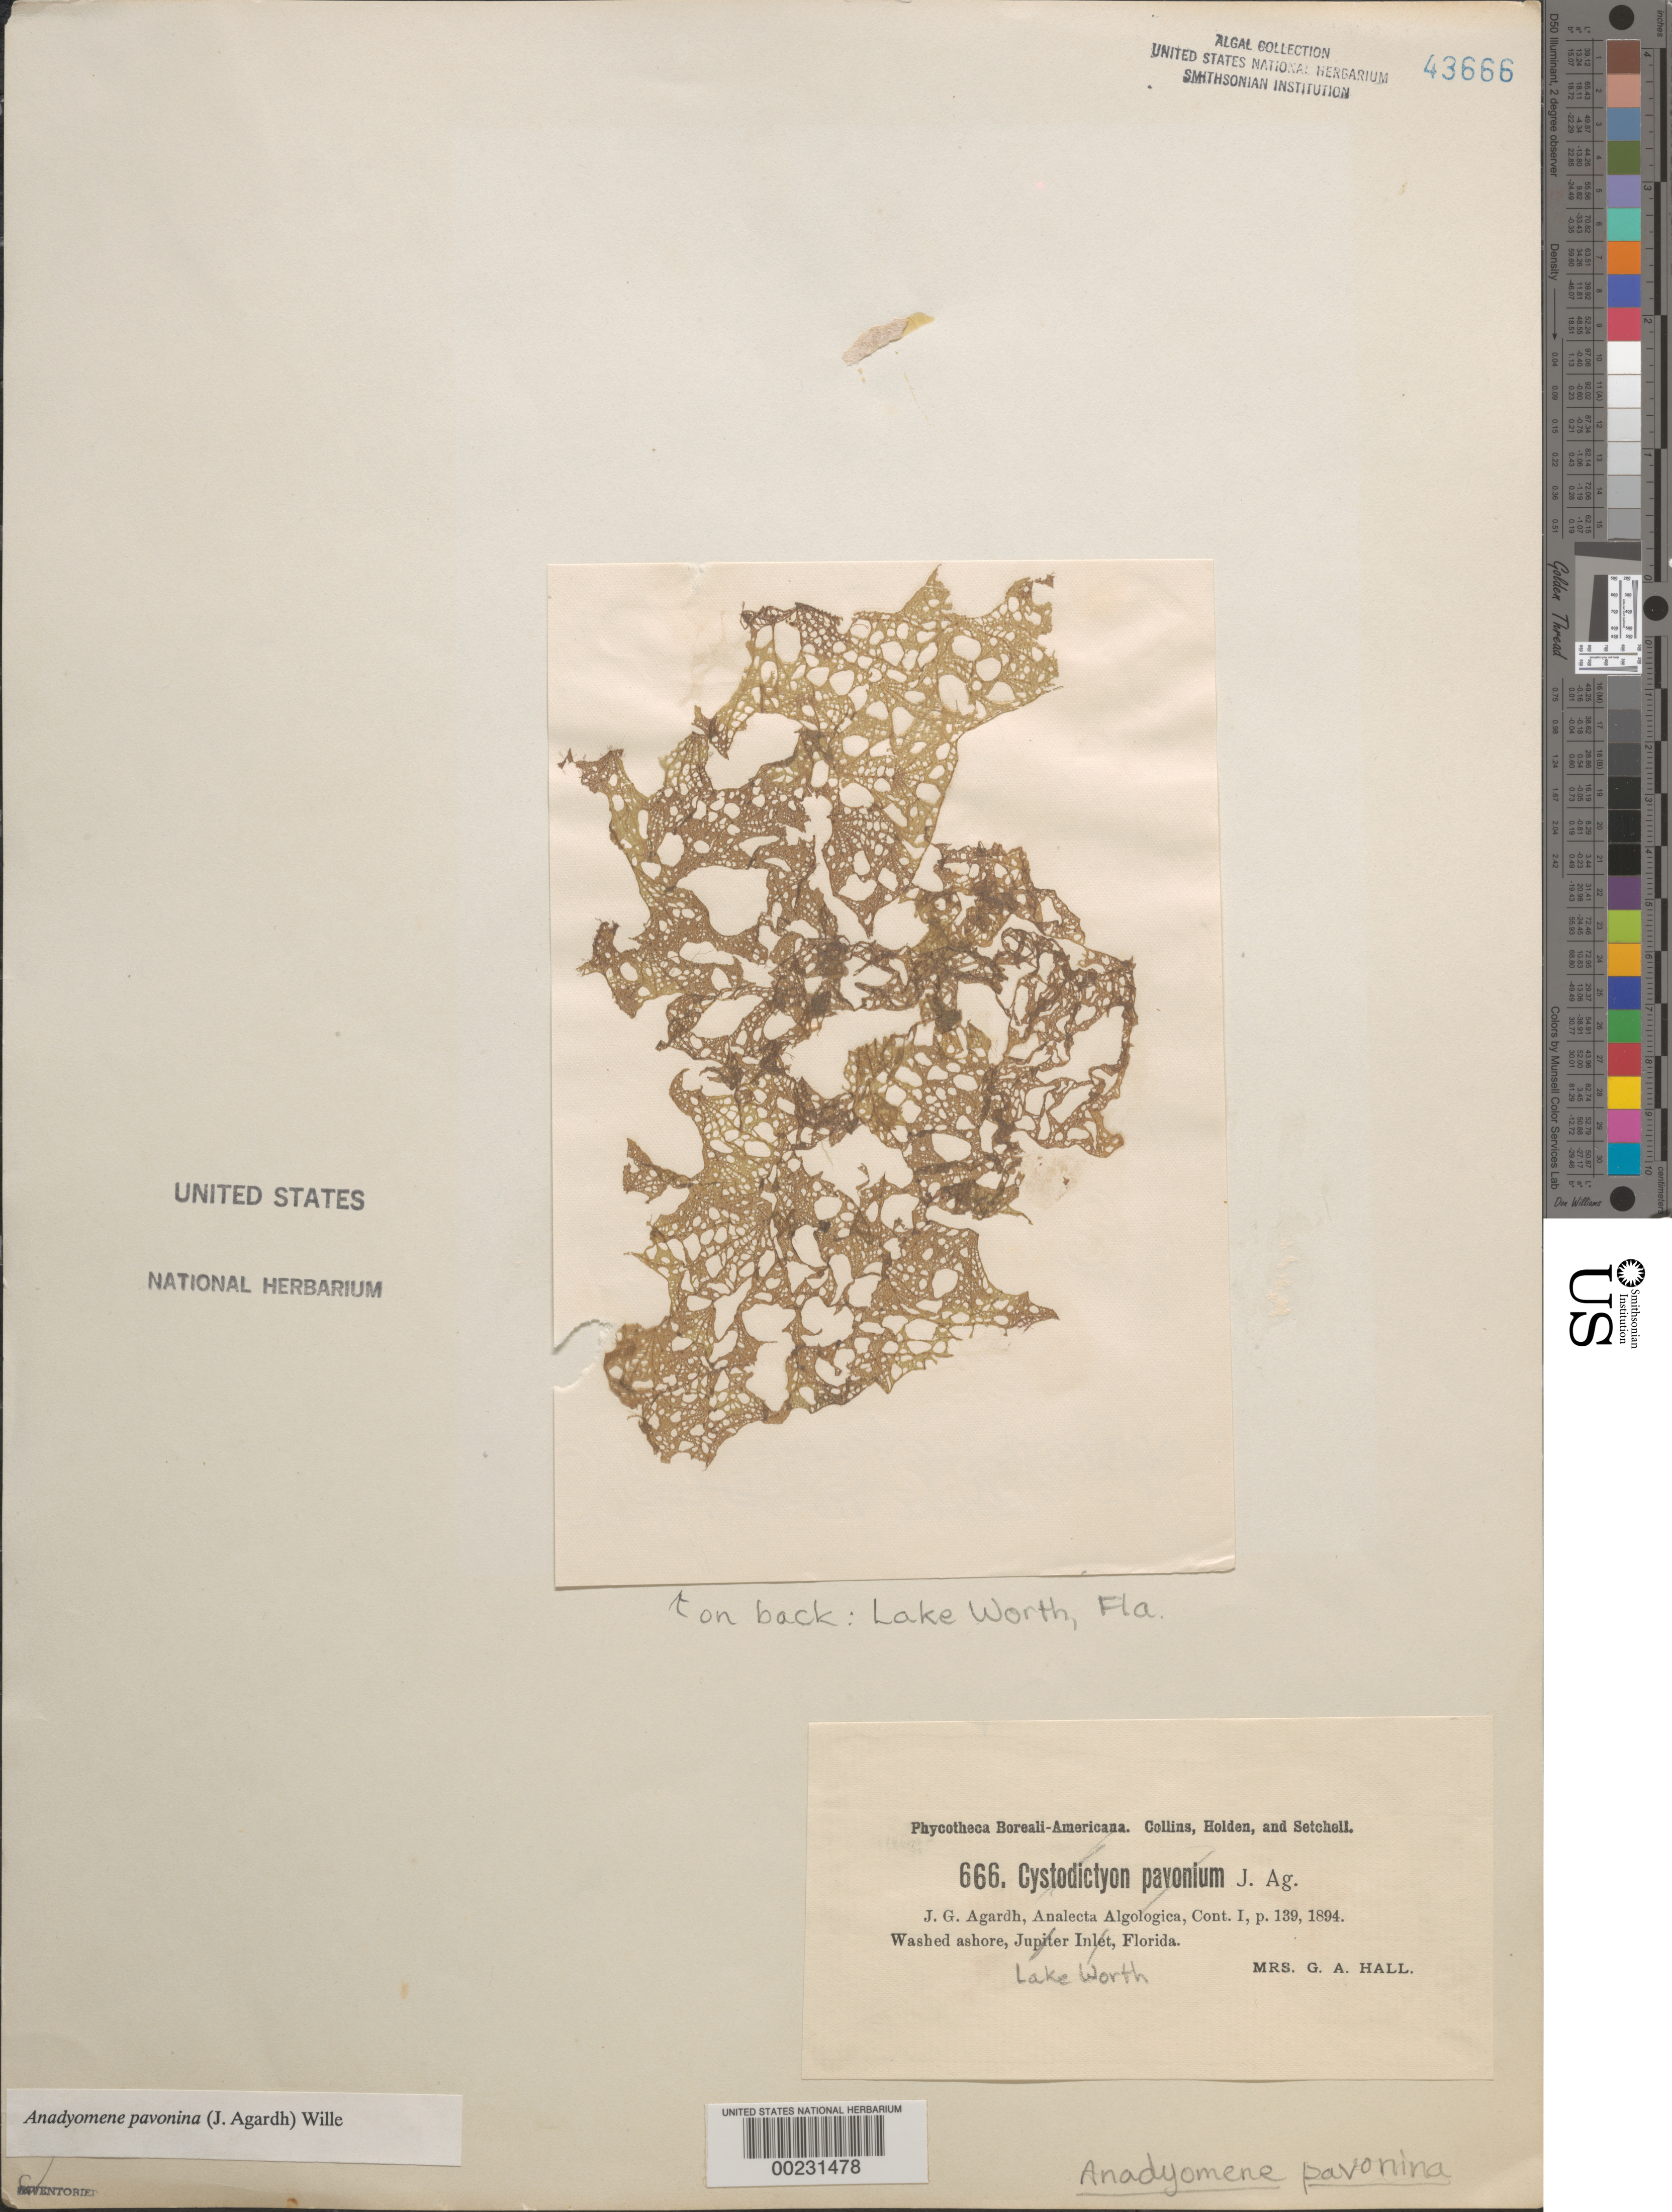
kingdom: Plantae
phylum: Chlorophyta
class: Ulvophyceae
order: Cladophorales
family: Anadyomenaceae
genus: Anadyomene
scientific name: Anadyomene pavonina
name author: (J. Agardh) J. Wille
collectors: Mrs. Hall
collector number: PB-A 666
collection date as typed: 18--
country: United States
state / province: Florida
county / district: Palm Beach County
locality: Lake Worth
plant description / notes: Collins, Holden & Setchell, Phycotheca Boreali-Americana; collection location is from back of specimen - label says Jupiter Inlet (in error?)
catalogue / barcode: US 43666